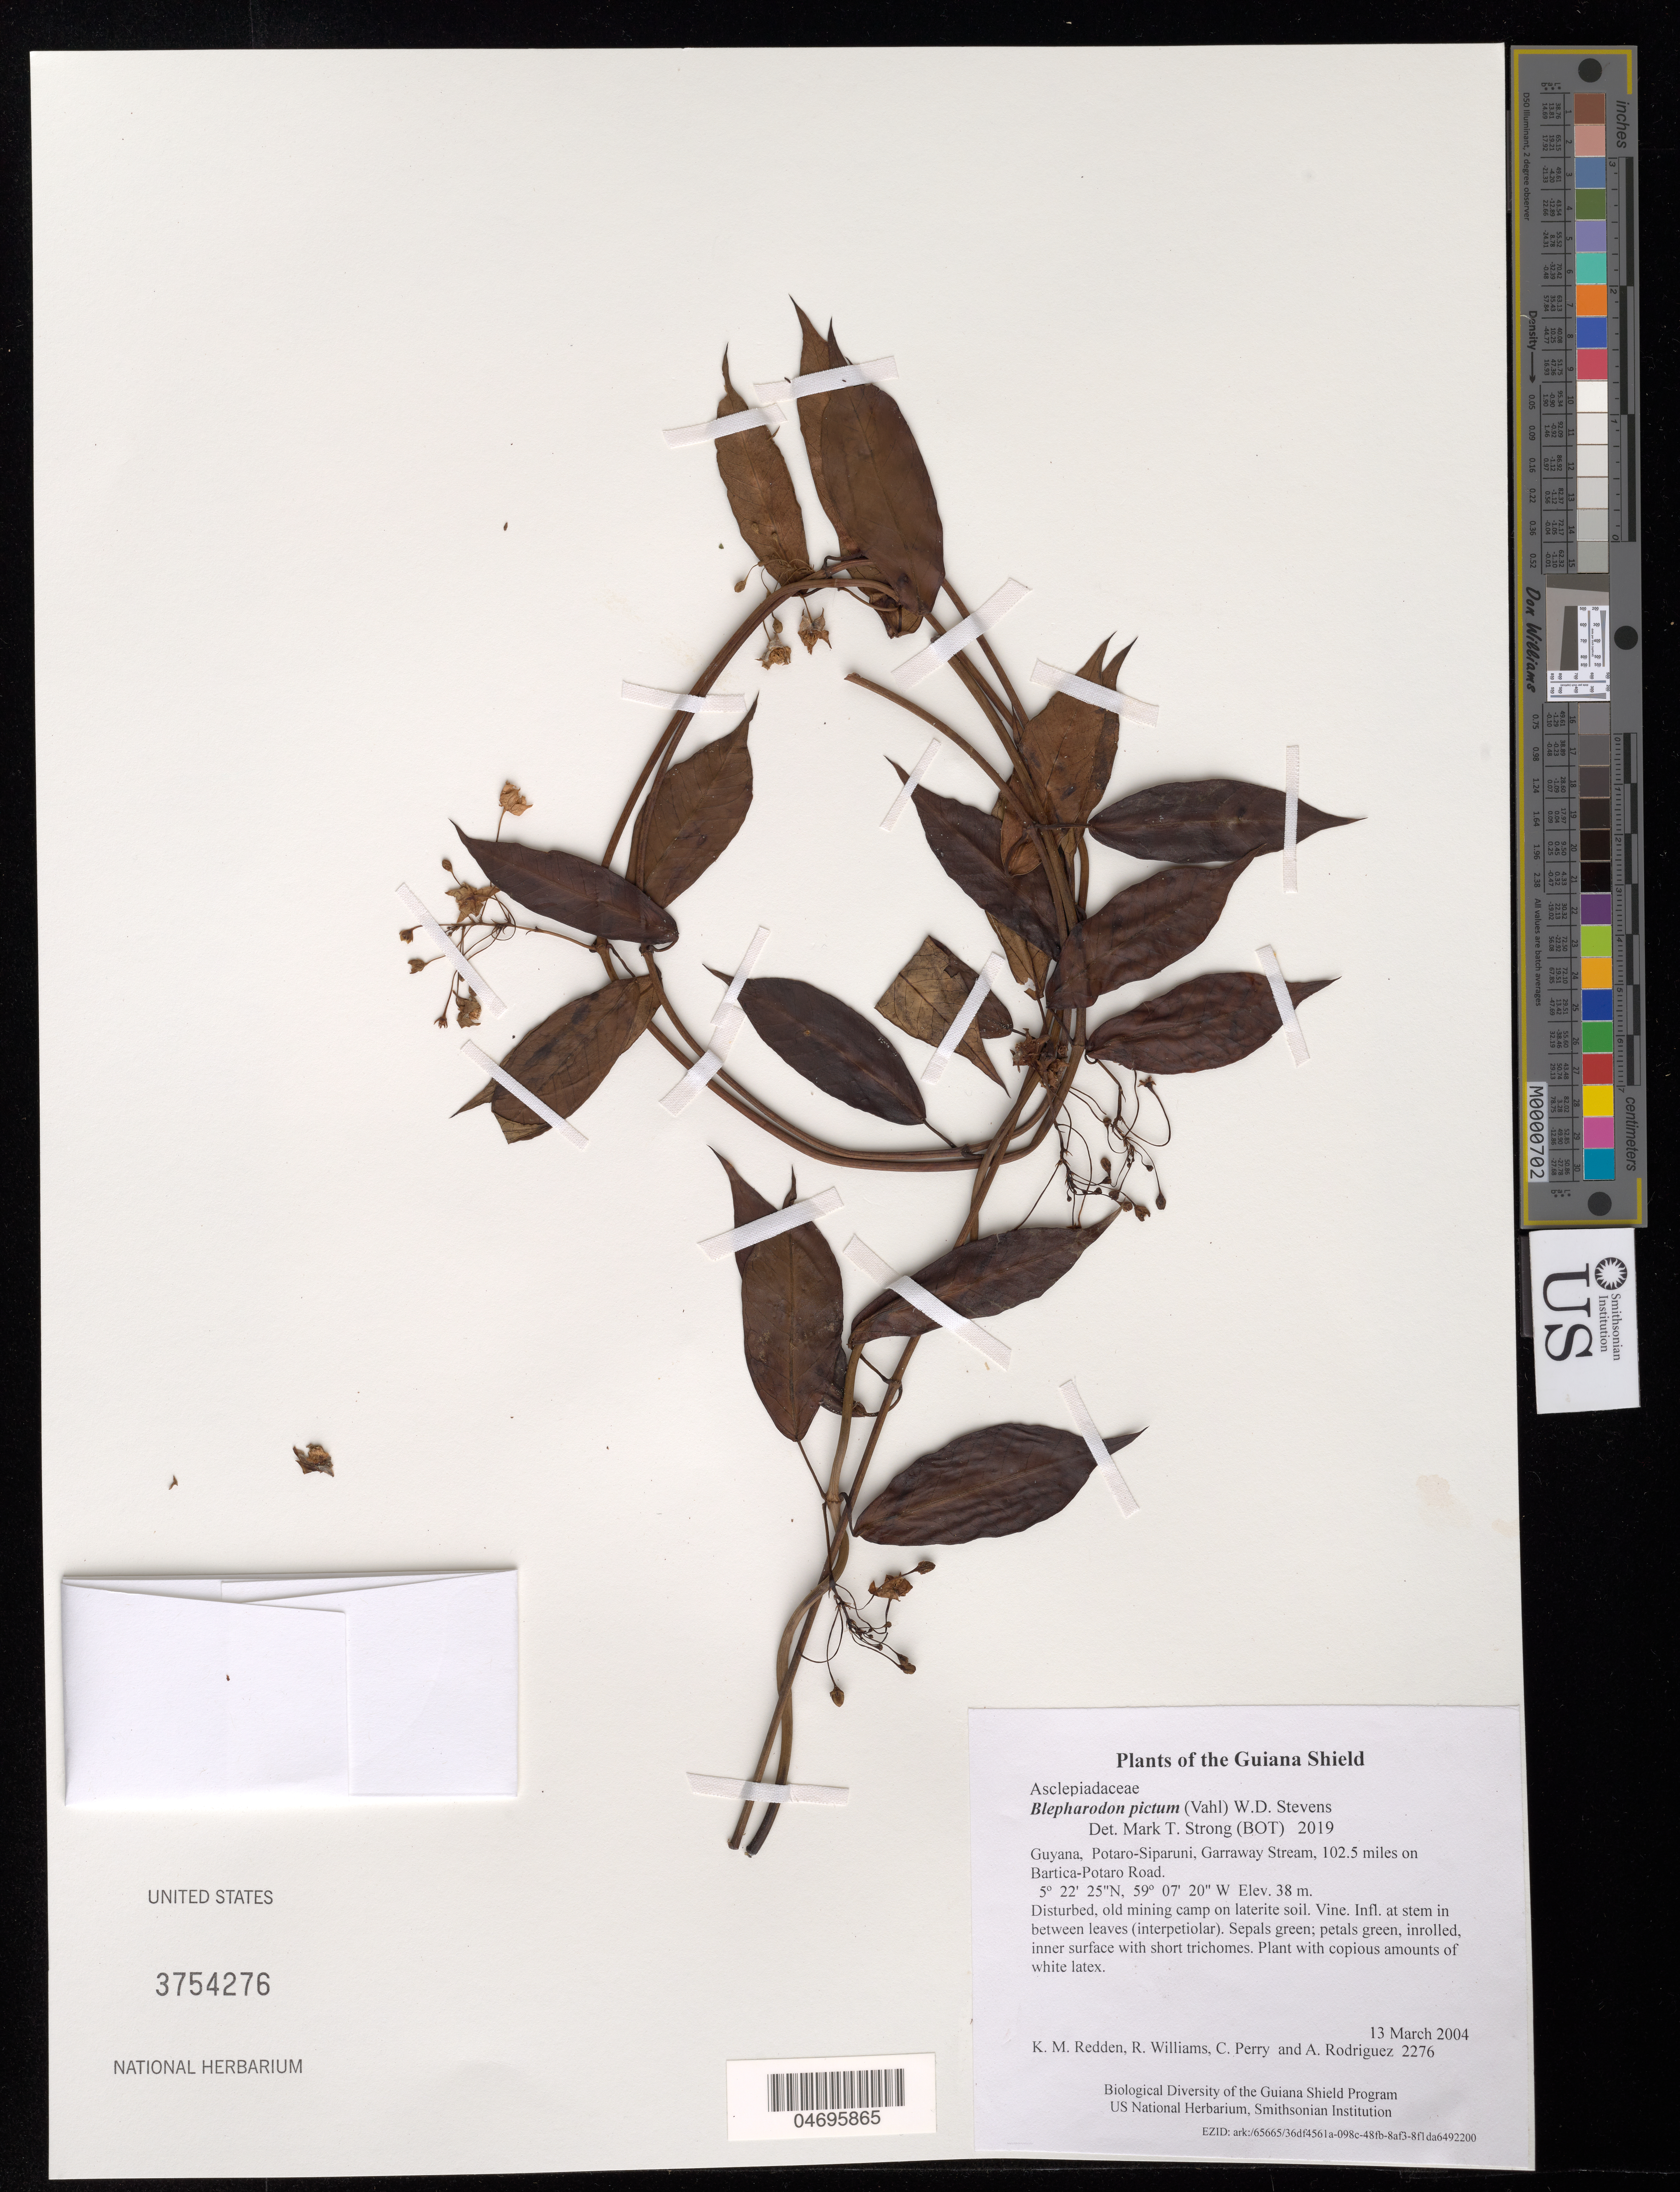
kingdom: Plantae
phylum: Tracheophyta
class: Magnoliopsida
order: Gentianales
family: Apocynaceae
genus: Blepharodon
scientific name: Blepharodon pictum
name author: (Vahl) W.D. Stevens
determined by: Strong, Mark T., (BOT), Smithsonian Institution - National Museum of Natural History (UNITED STATES)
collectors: K. M. Redden, R. Williams, C. Perry & A. Rodriguez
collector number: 2276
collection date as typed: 13 March 2004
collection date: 2004-03-13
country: Guyana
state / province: Potaro-Siparuni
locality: Garraway Stream, 102.5 miles on Bartica-Potaro Road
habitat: Disturbed, old mining camp on laterite soil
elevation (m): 38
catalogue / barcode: US 3754276